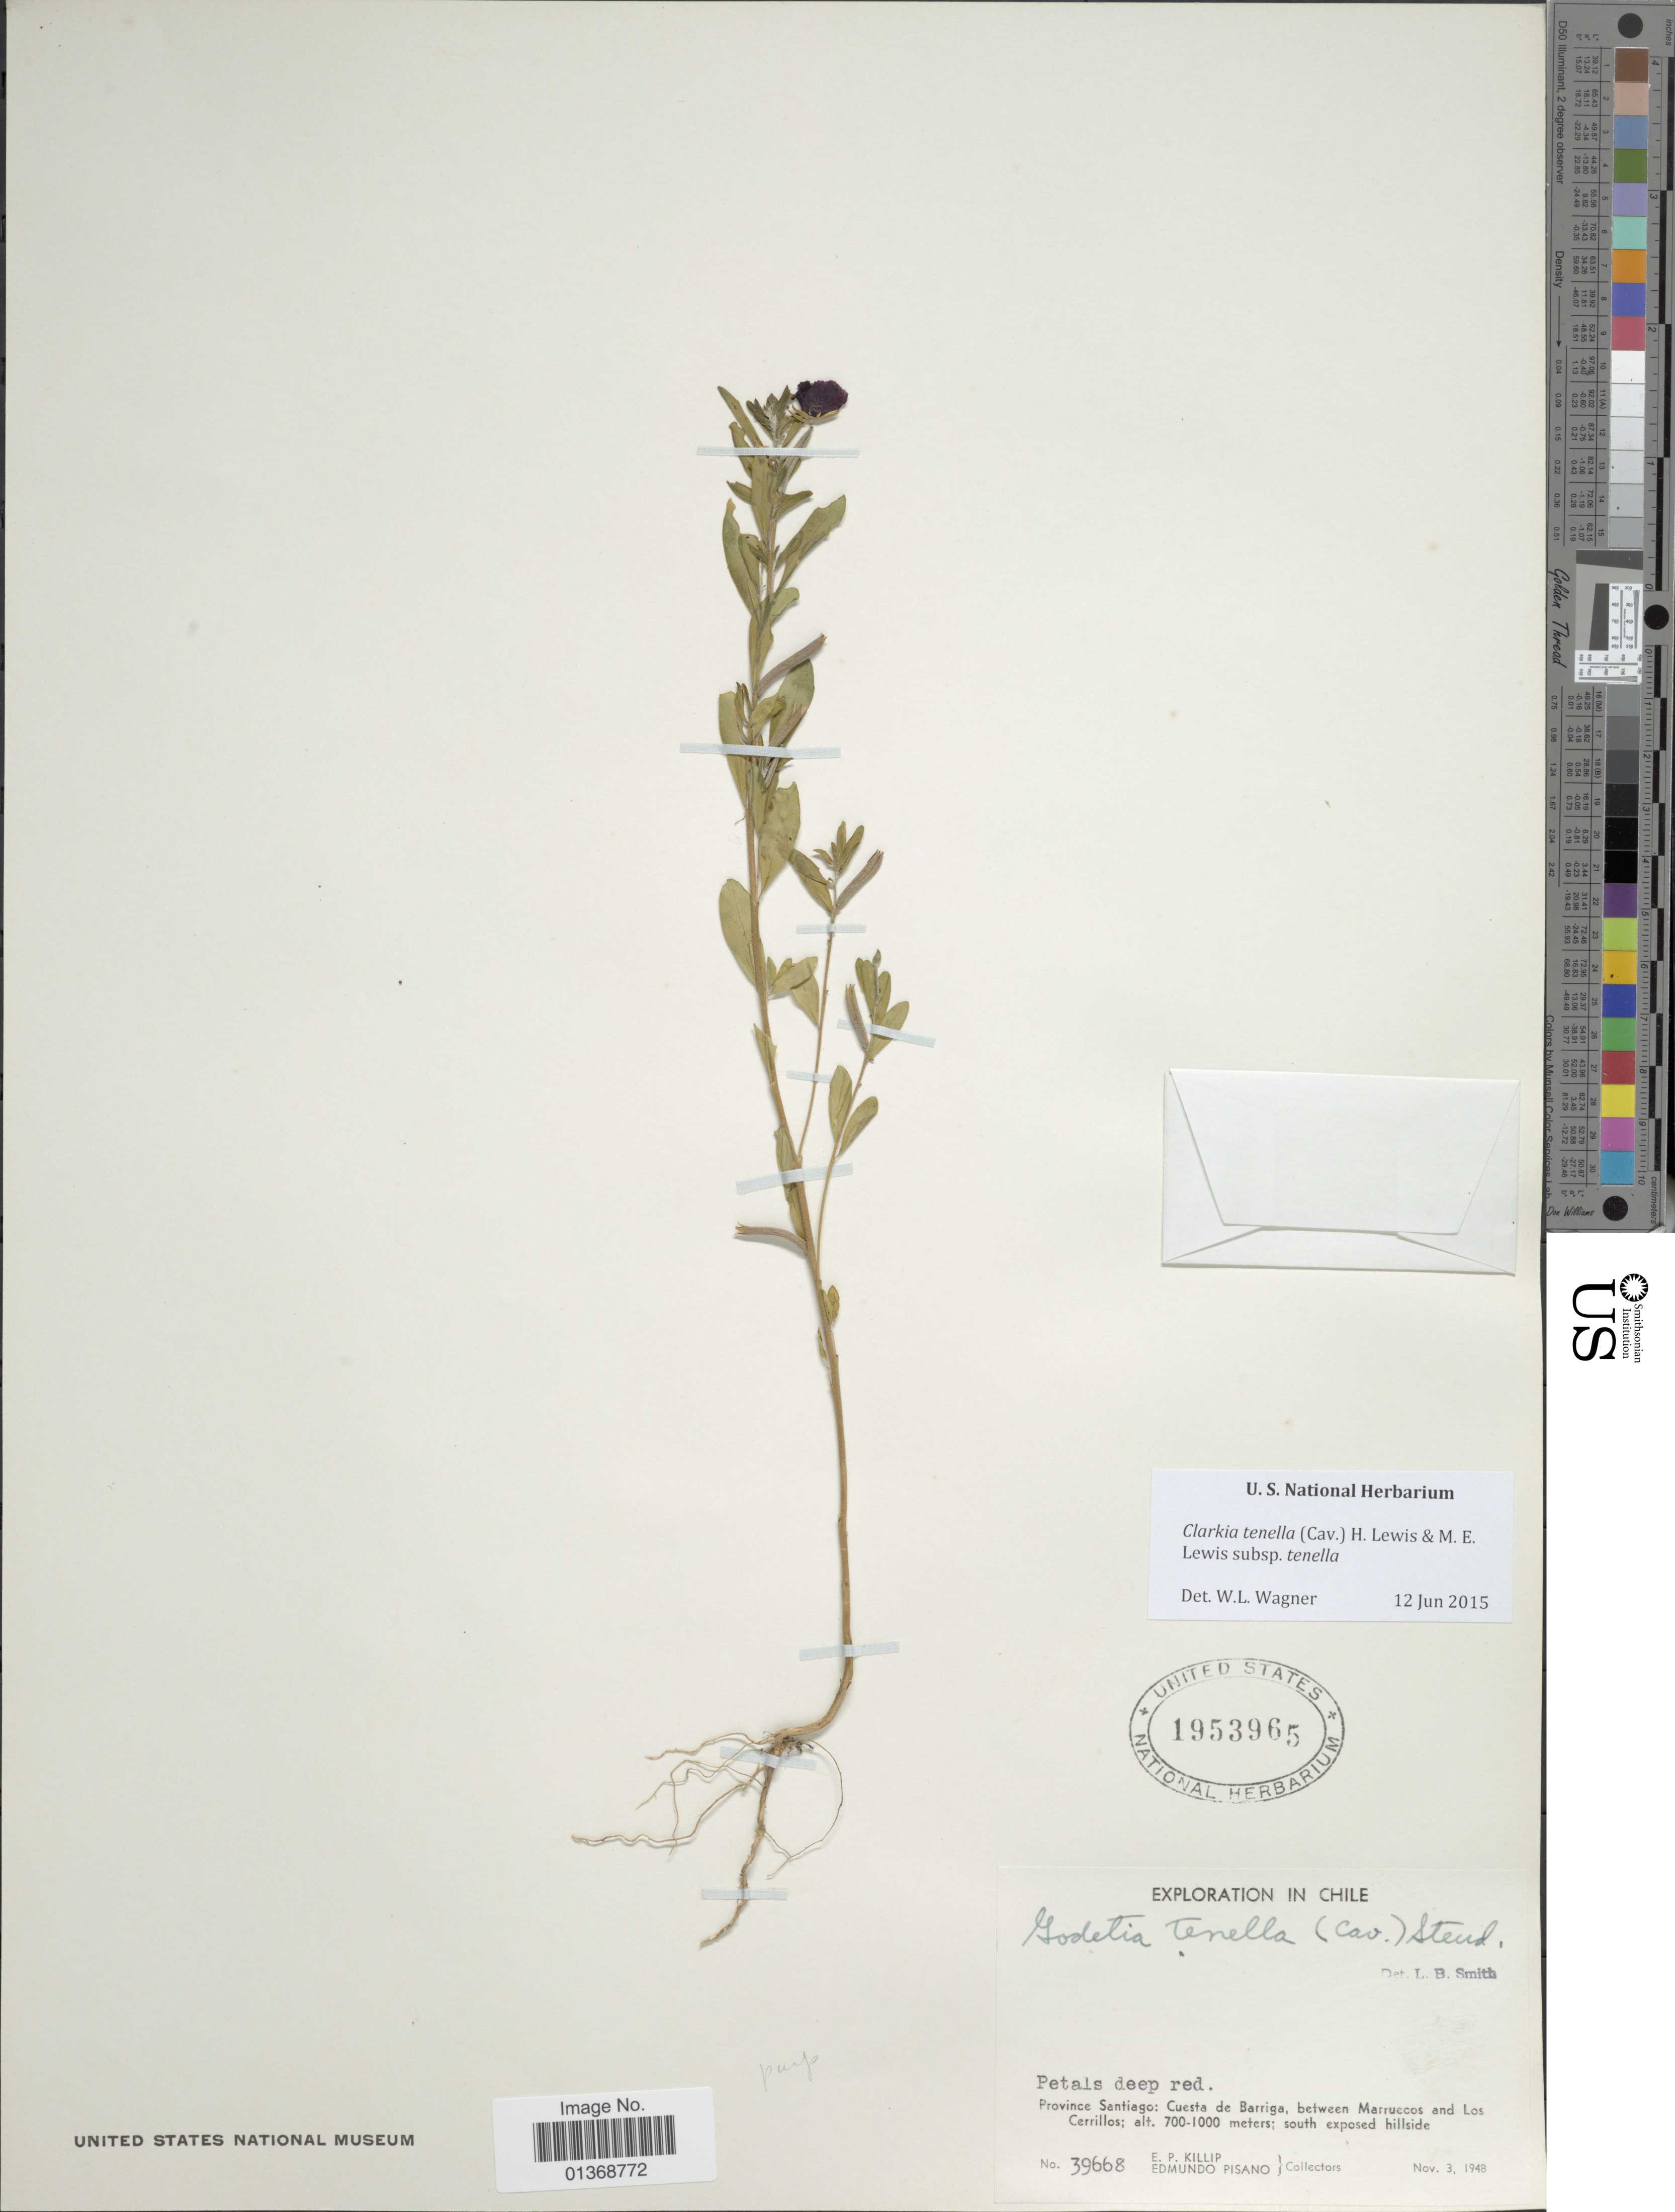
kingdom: Plantae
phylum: Tracheophyta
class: Magnoliopsida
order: Myrtales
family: Onagraceae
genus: Clarkia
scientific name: Clarkia tenella subsp. tenella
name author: (Cav.) F. H. Lewis & M.E. Lewis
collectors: E. P. Killip & E. Pisano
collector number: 39668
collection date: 1948-11-03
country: Chile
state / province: Región Metropolitana (RM)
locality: Province Santiago: Cuesta de Barriga, between Marruecos and Los Cerrillos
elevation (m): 700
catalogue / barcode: US 1953965